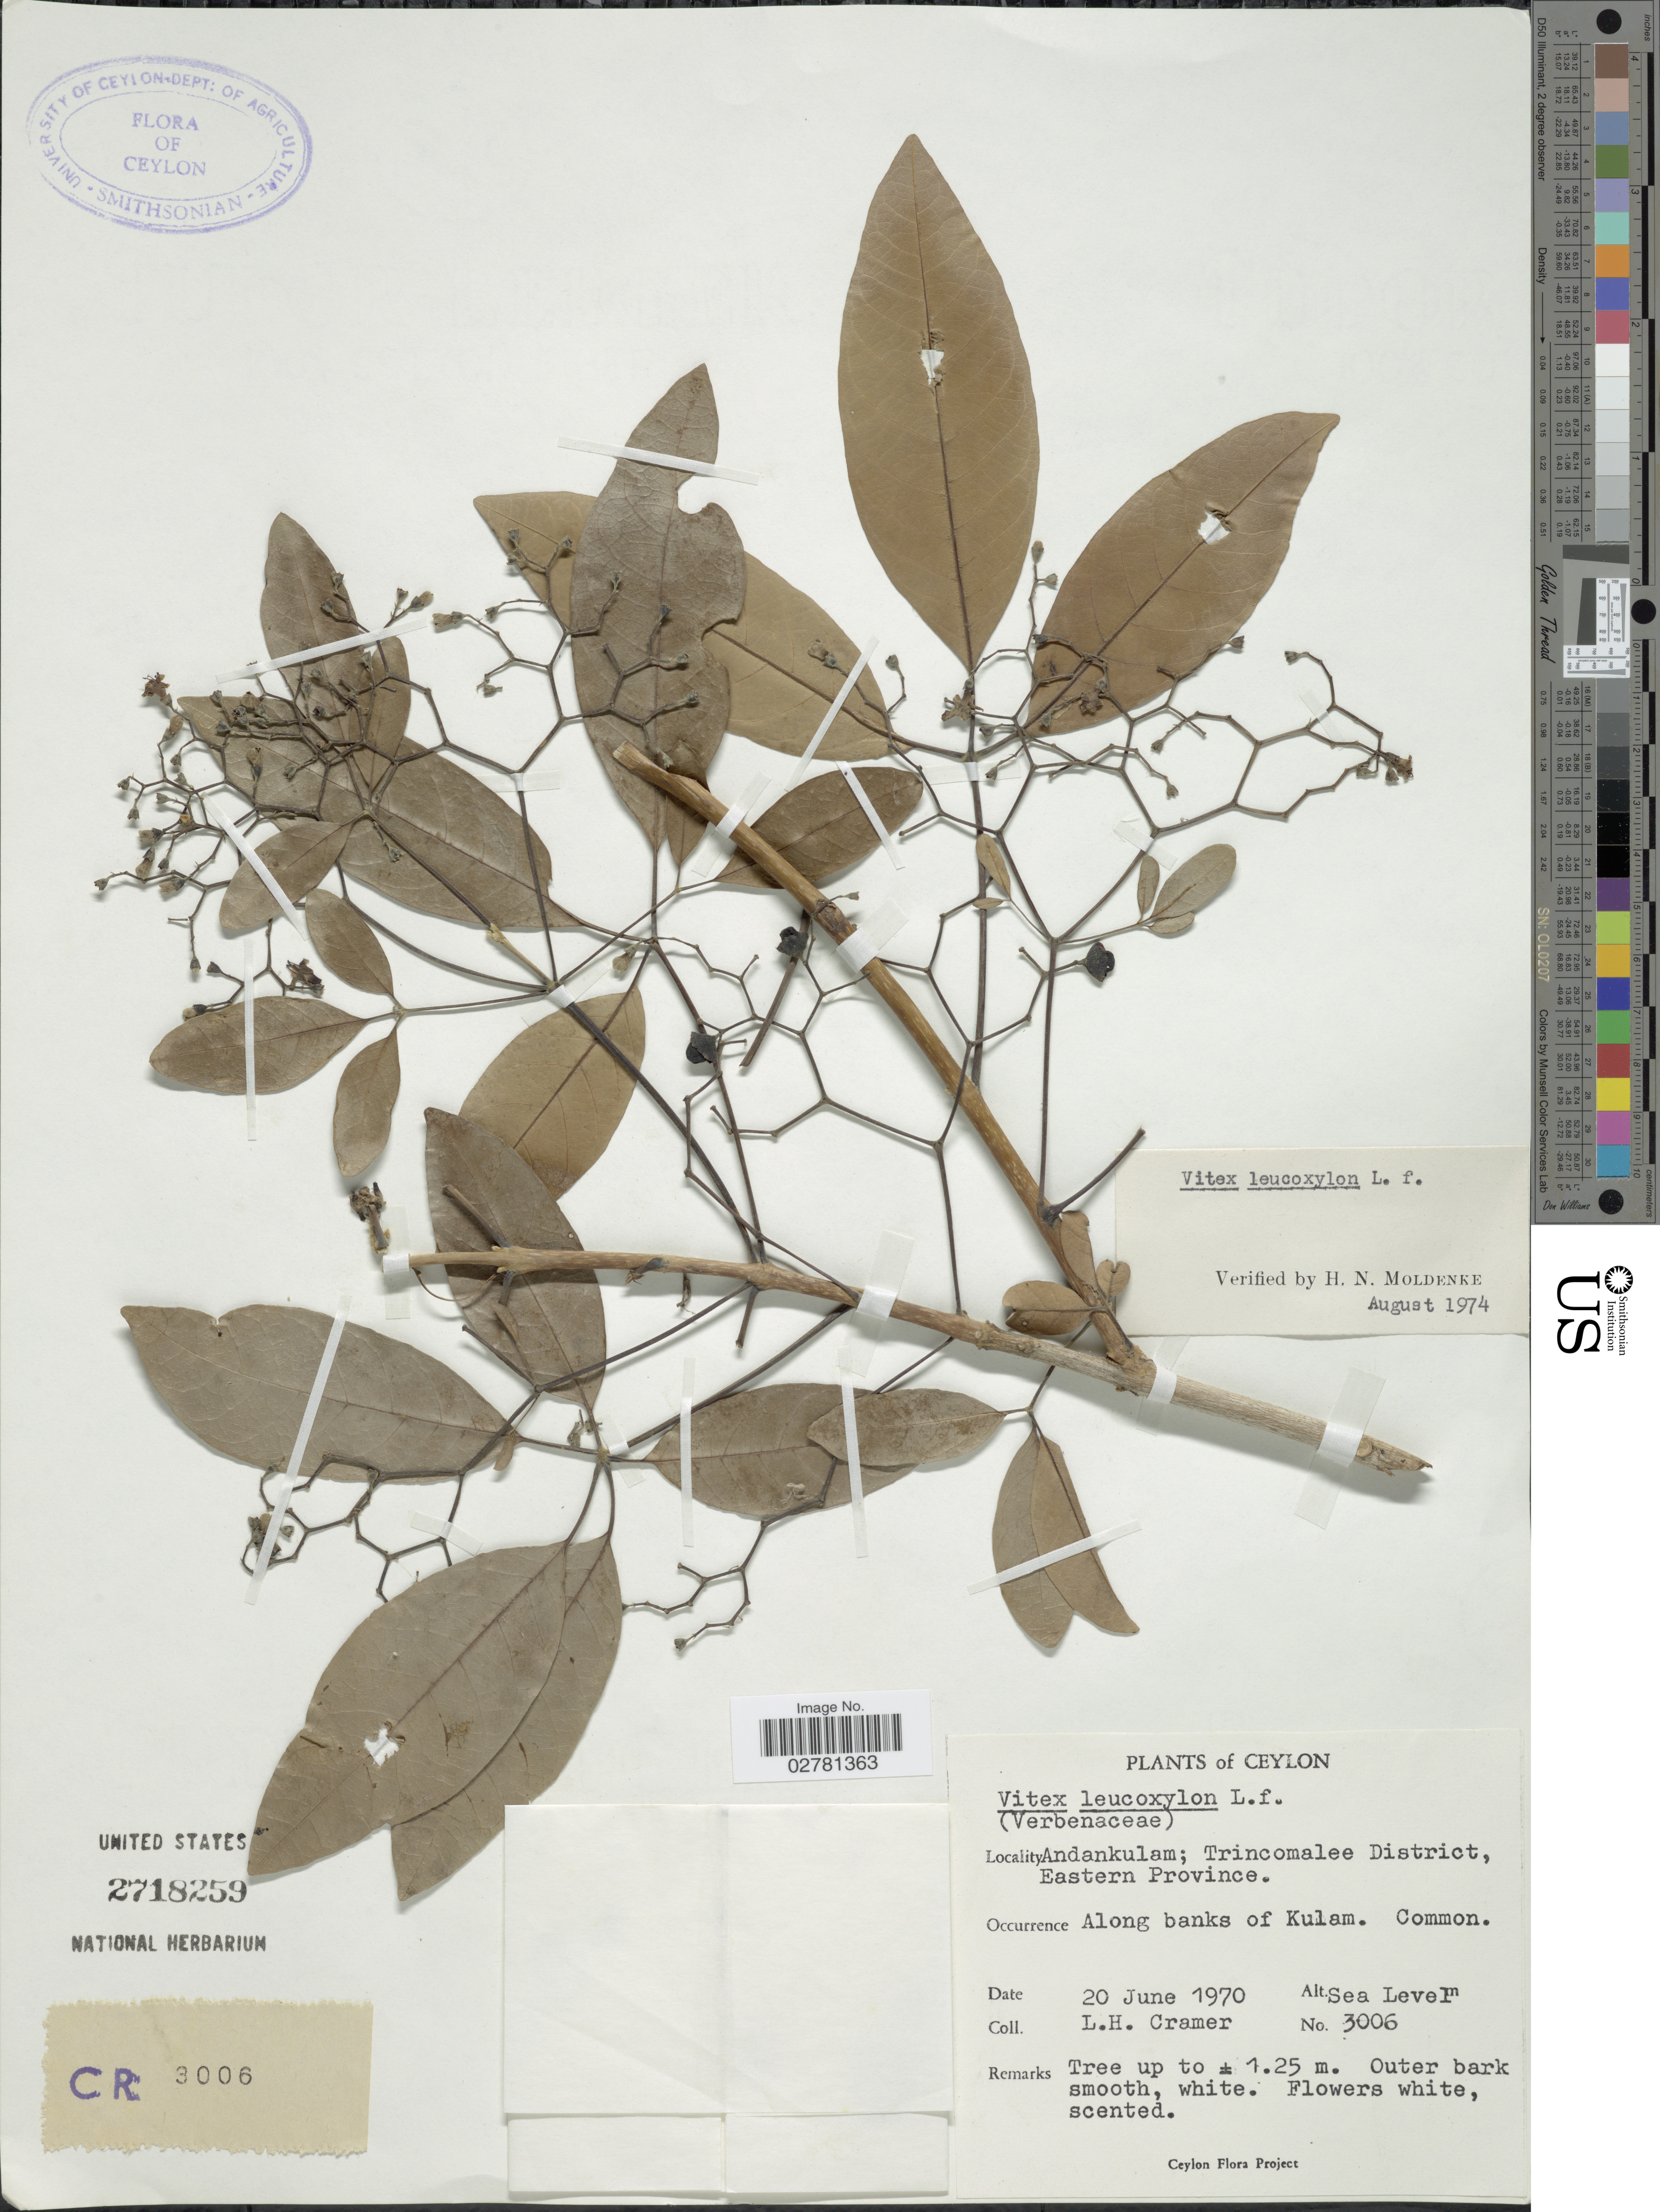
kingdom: Plantae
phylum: Tracheophyta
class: Magnoliopsida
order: Lamiales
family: Lamiaceae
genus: Vitex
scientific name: Vitex leucoxylon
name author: L. f.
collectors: L. H. Cramer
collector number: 3006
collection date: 1970-06-20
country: Sri Lanka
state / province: Eastern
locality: Ceylon. Andankulam; Trincomalee District. Along banks of Kulam.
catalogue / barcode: US 2718259